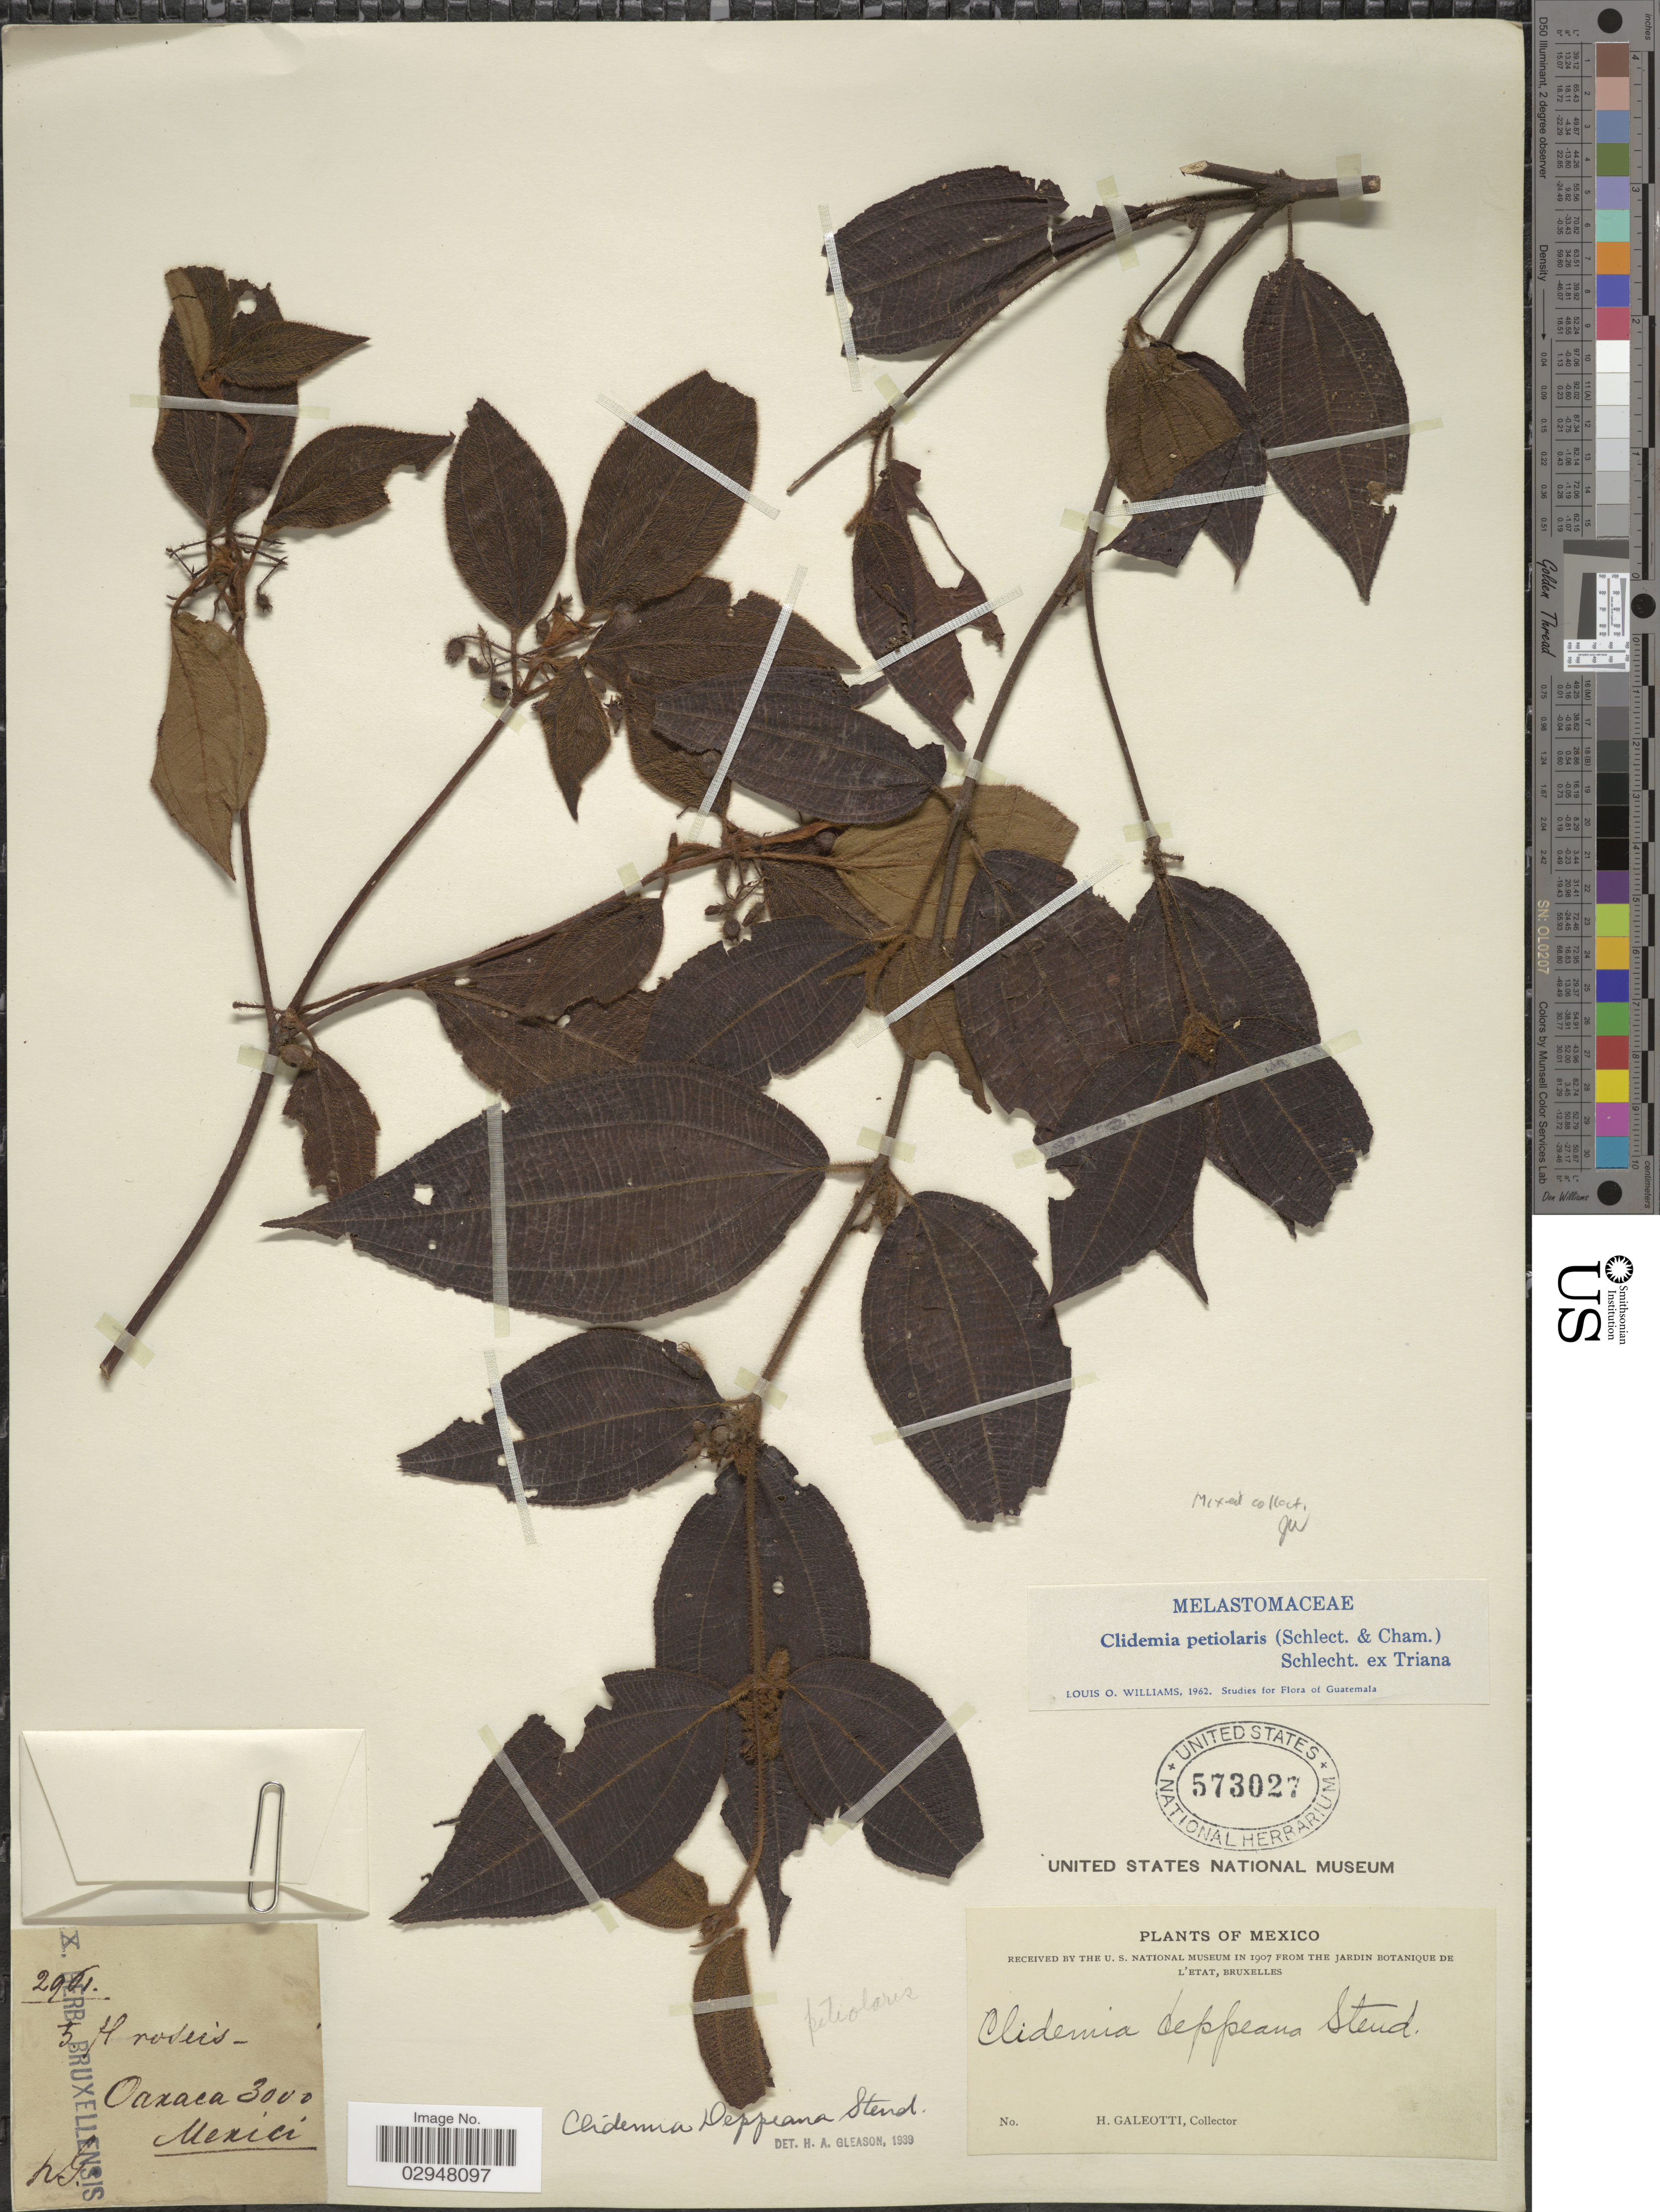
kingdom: Plantae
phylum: Tracheophyta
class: Magnoliopsida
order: Myrtales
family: Melastomataceae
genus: Clidemia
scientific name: Clidemia petiolaris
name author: (Schltdl. & Cham.) Schltdl. ex Triana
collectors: H. G. Galeotti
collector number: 2961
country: Mexico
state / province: Oaxaca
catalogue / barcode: US 573027